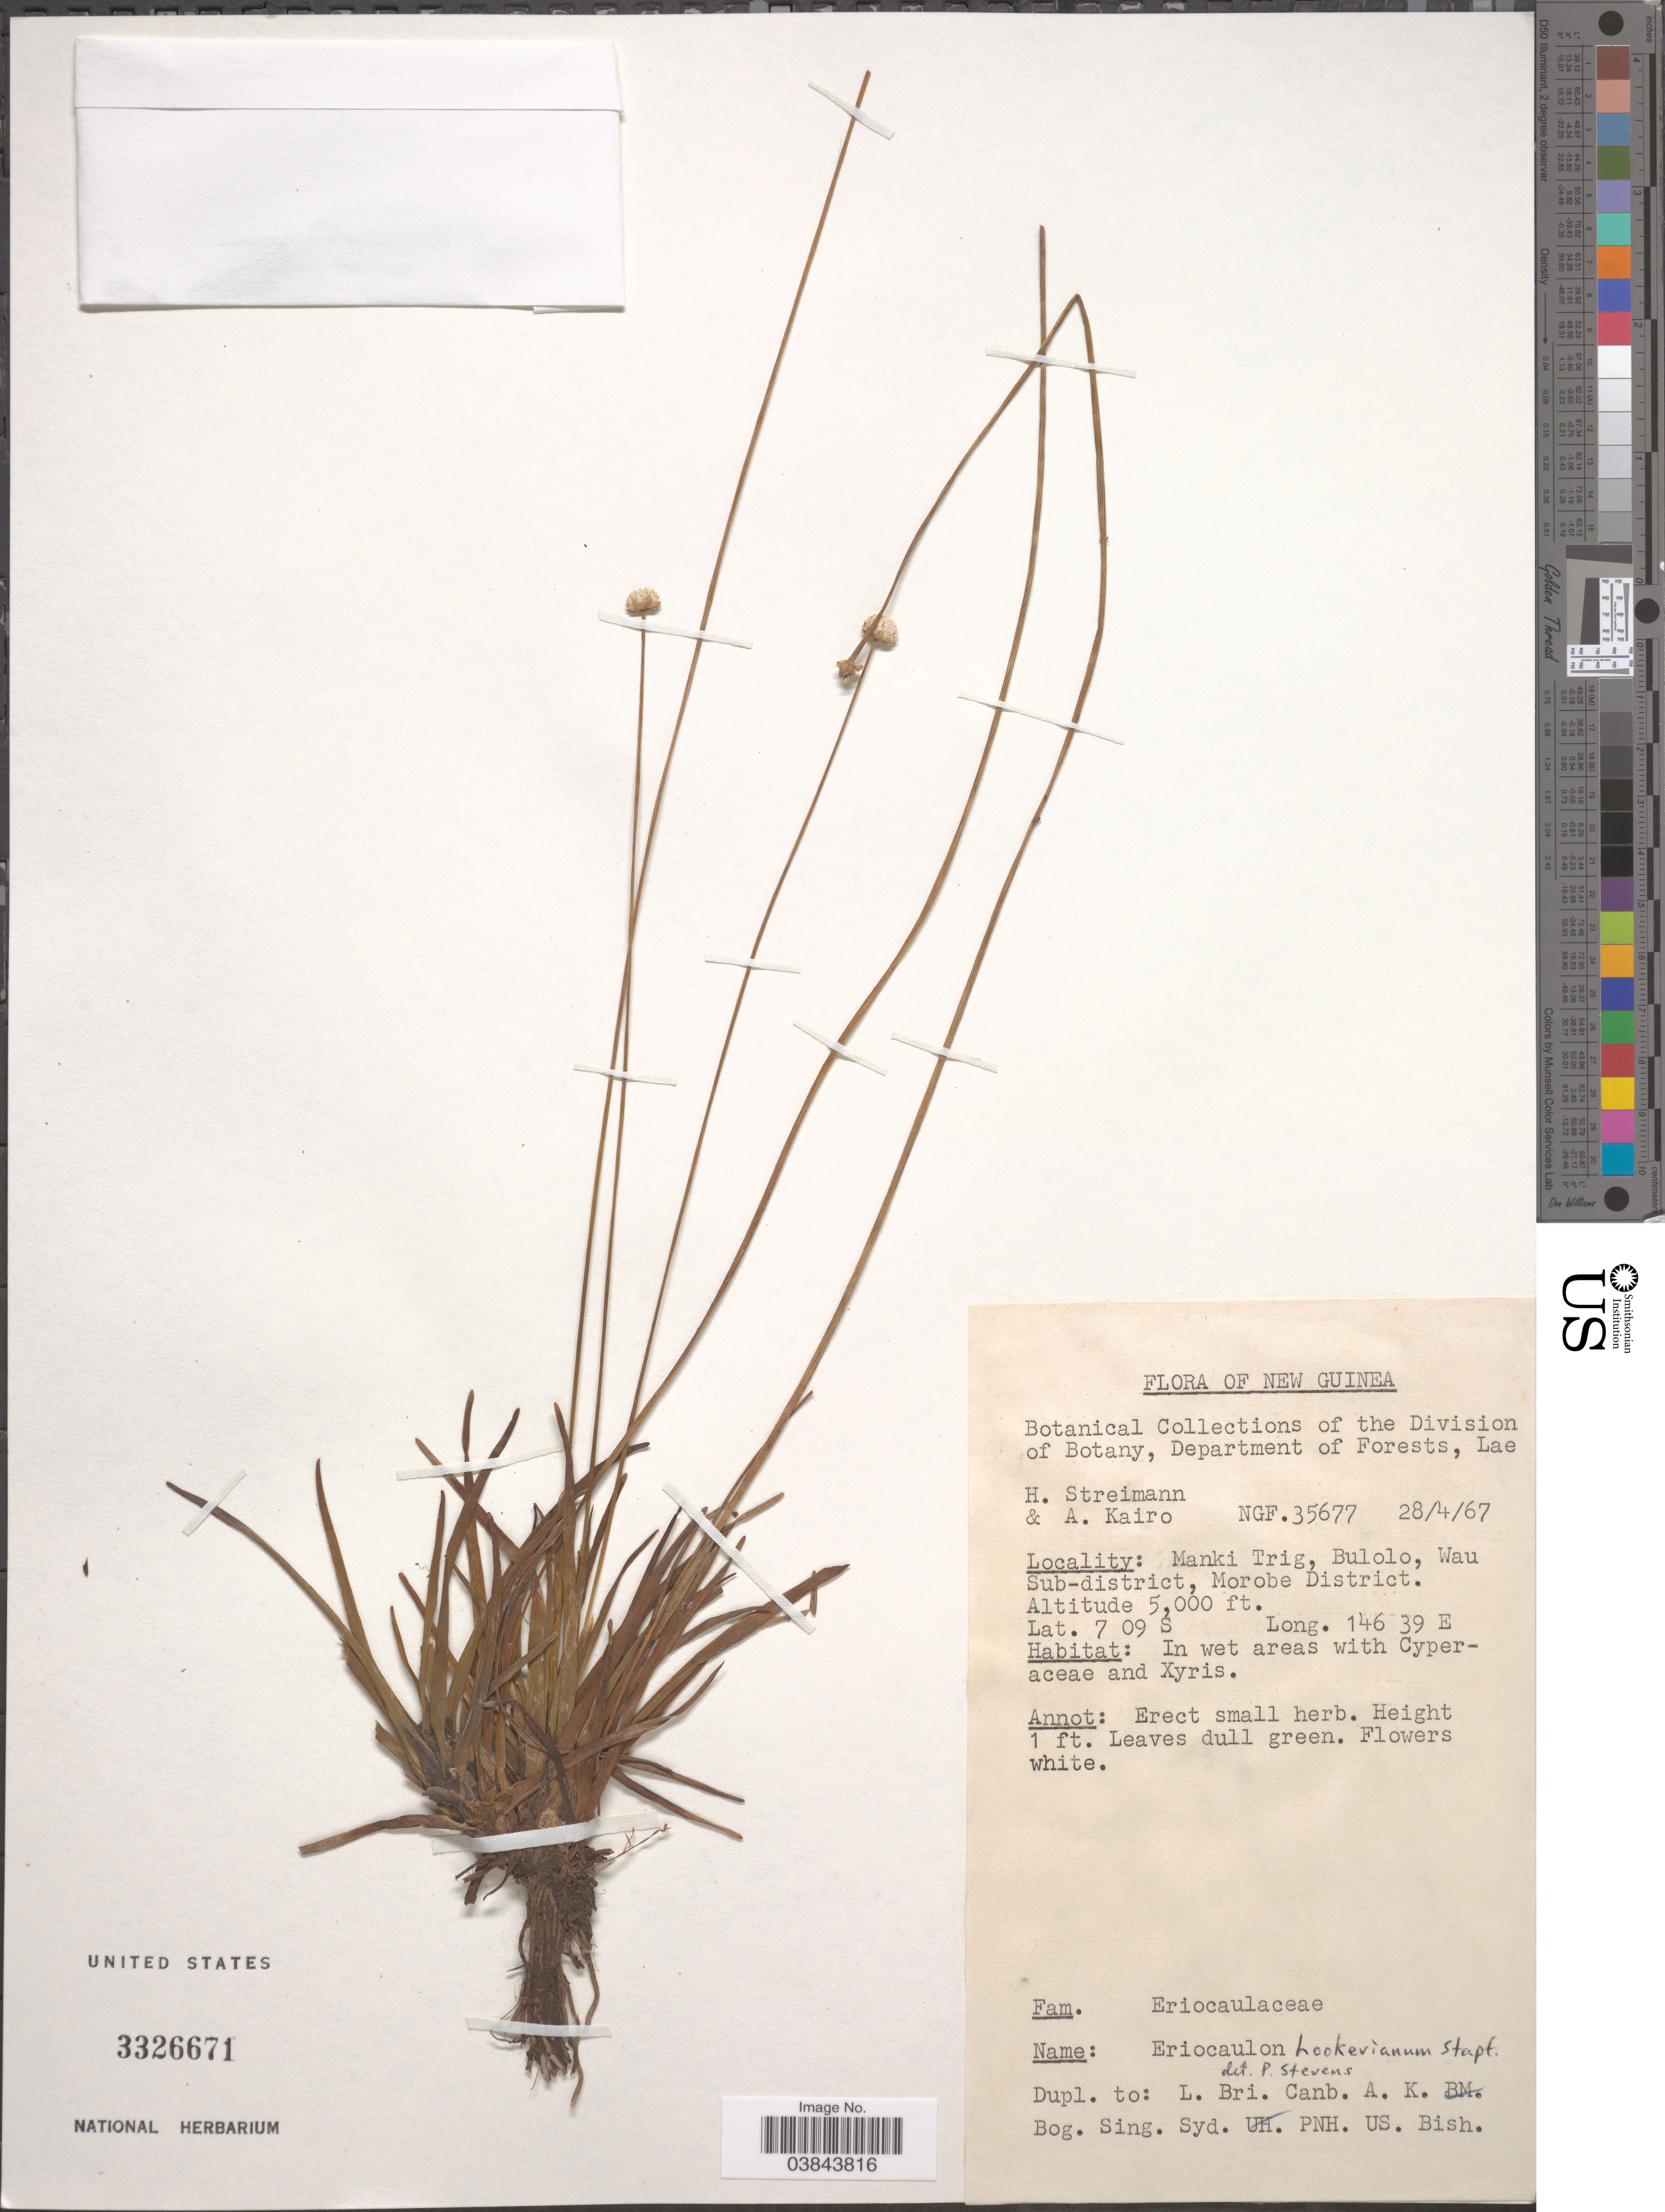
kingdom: Plantae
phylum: Tracheophyta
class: Liliopsida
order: Poales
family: Eriocaulaceae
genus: Eriocaulon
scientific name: Eriocaulon hookerianum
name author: Stapf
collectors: H. Streimann & A. Kairo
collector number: NGF35677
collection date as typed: Transcribed d/m/y: 28/4/67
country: Papua New Guinea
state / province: Morobe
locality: New Guinea. Manki Trig, Bulolo, Wau Sub-district, Morobe District.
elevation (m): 1524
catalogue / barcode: US 3326671